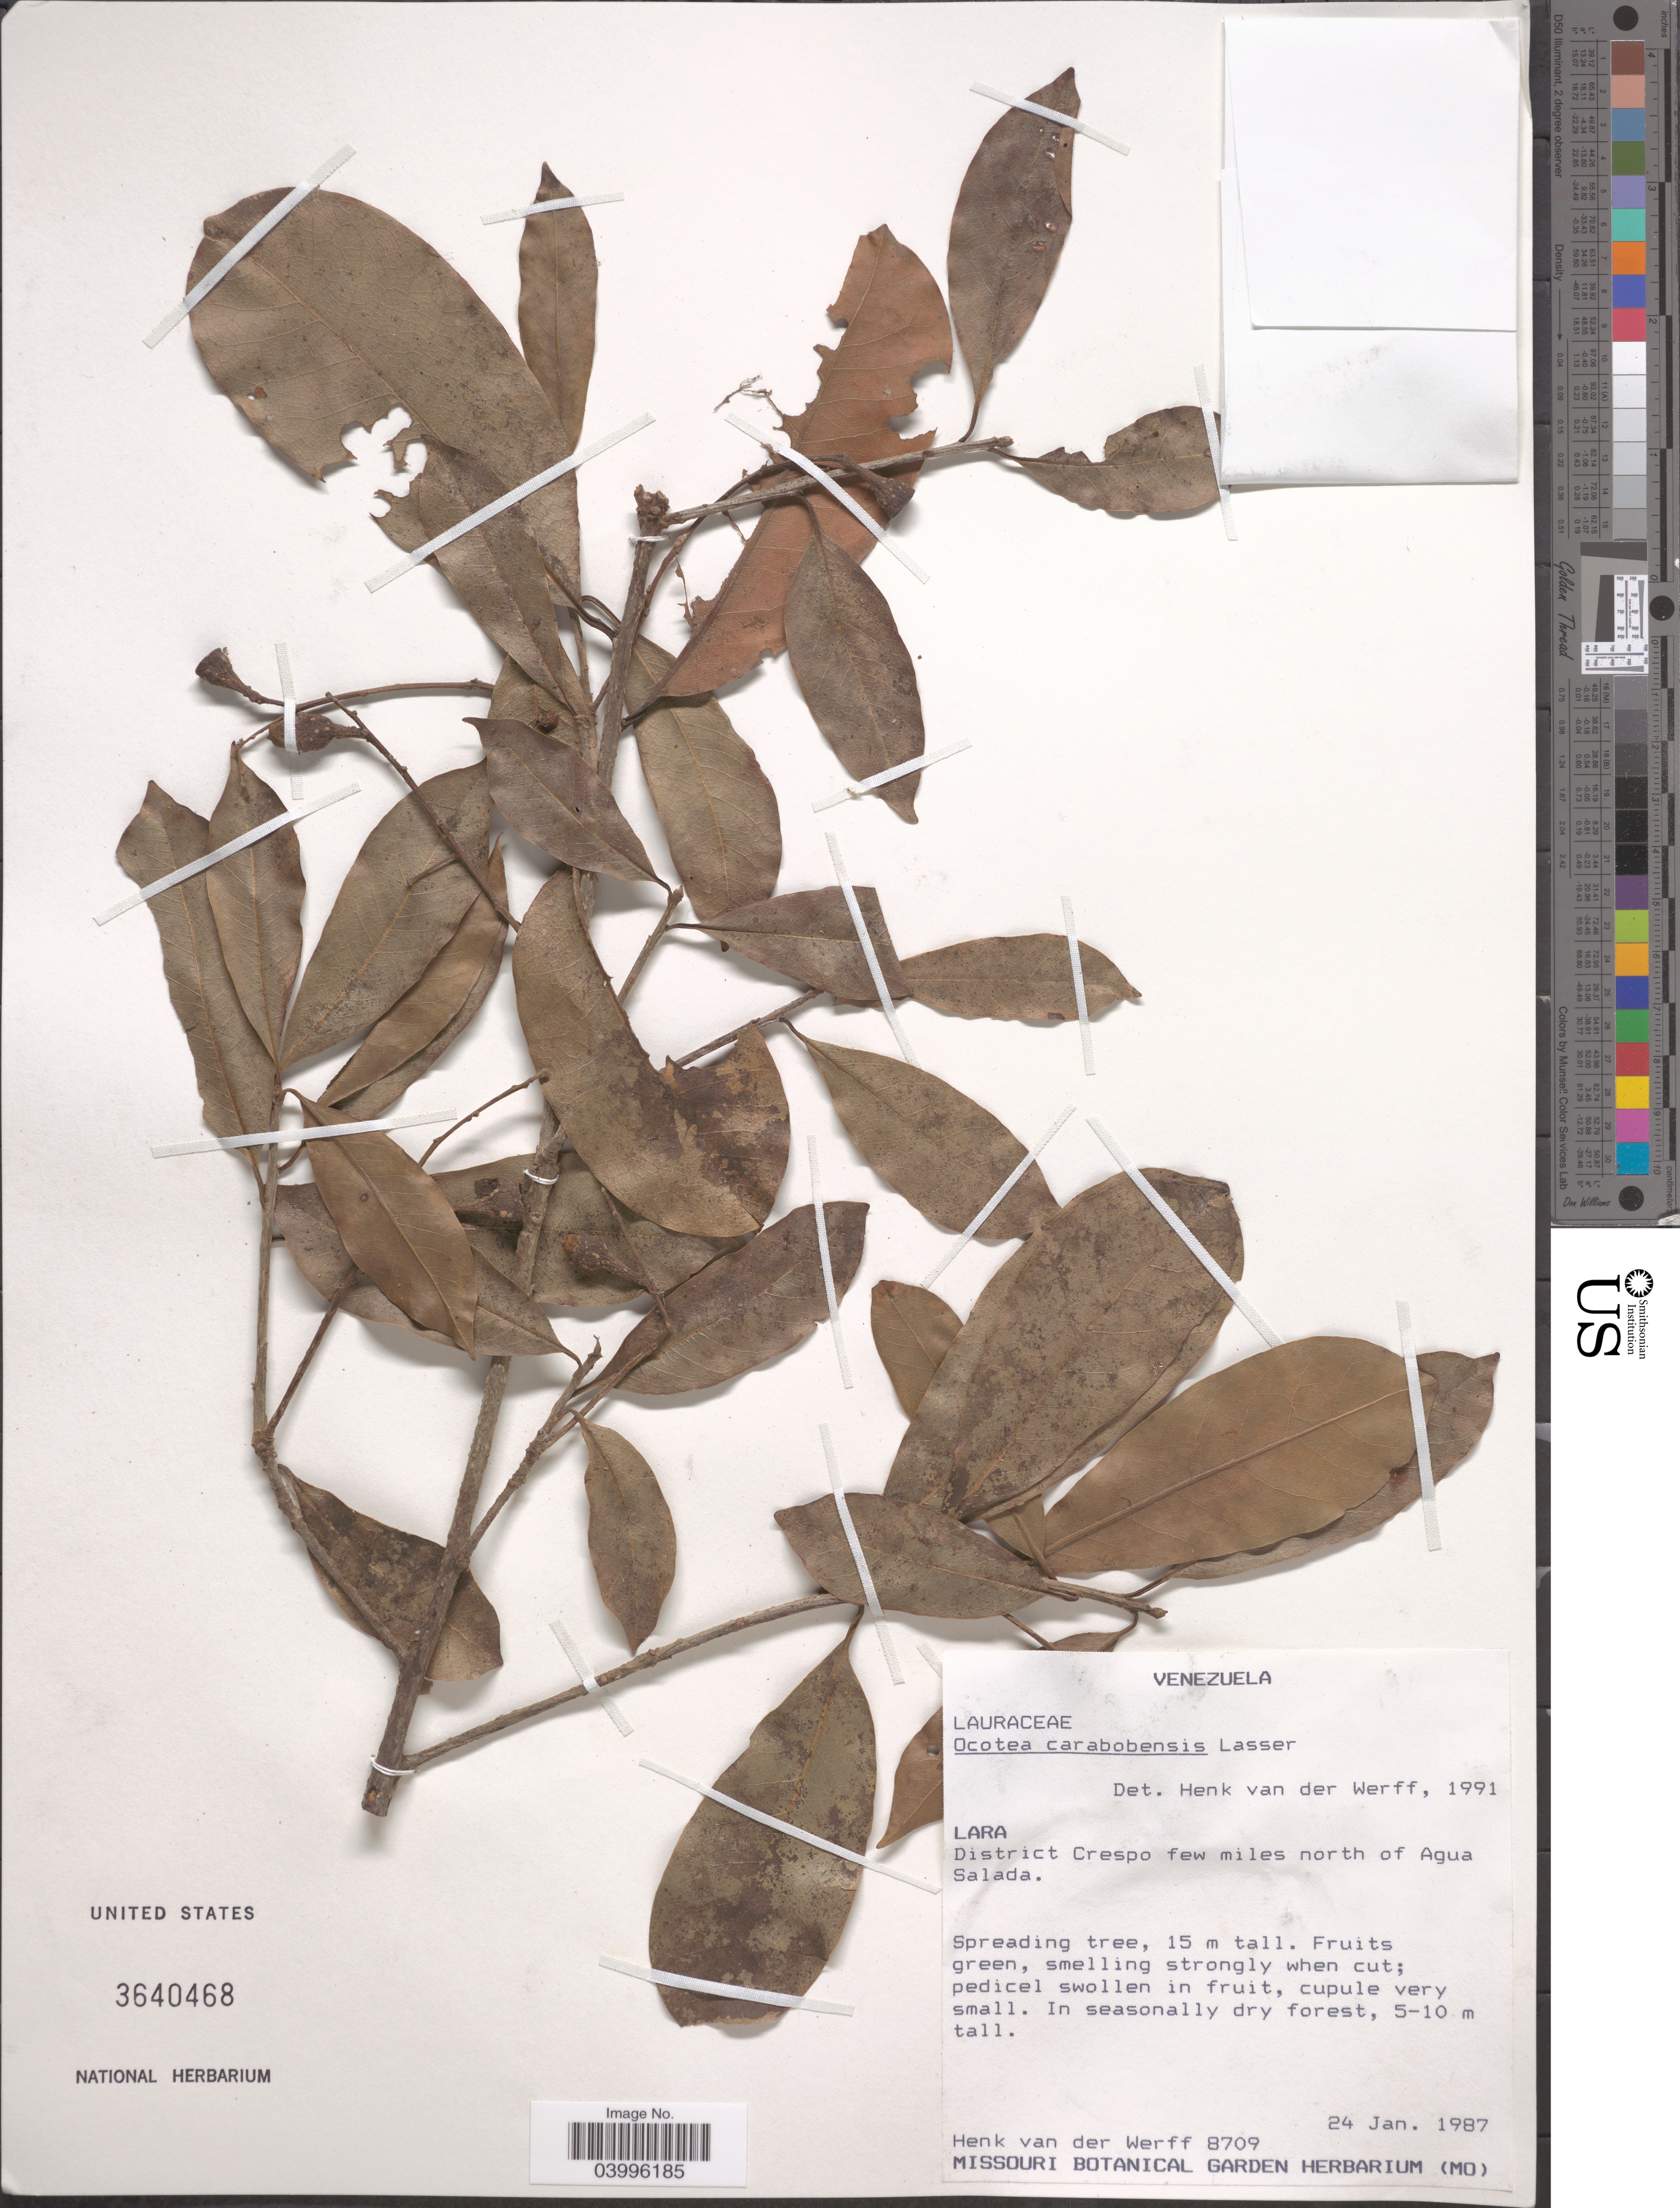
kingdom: Plantae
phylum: Tracheophyta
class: Magnoliopsida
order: Laurales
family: Lauraceae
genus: Ocotea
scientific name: Ocotea carabobensis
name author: Lasser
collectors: H. van der Werff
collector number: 8709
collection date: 1987-01-24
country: Venezuela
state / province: Lara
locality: District Crespo few miles north of Agua Salada.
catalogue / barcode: US 3640468